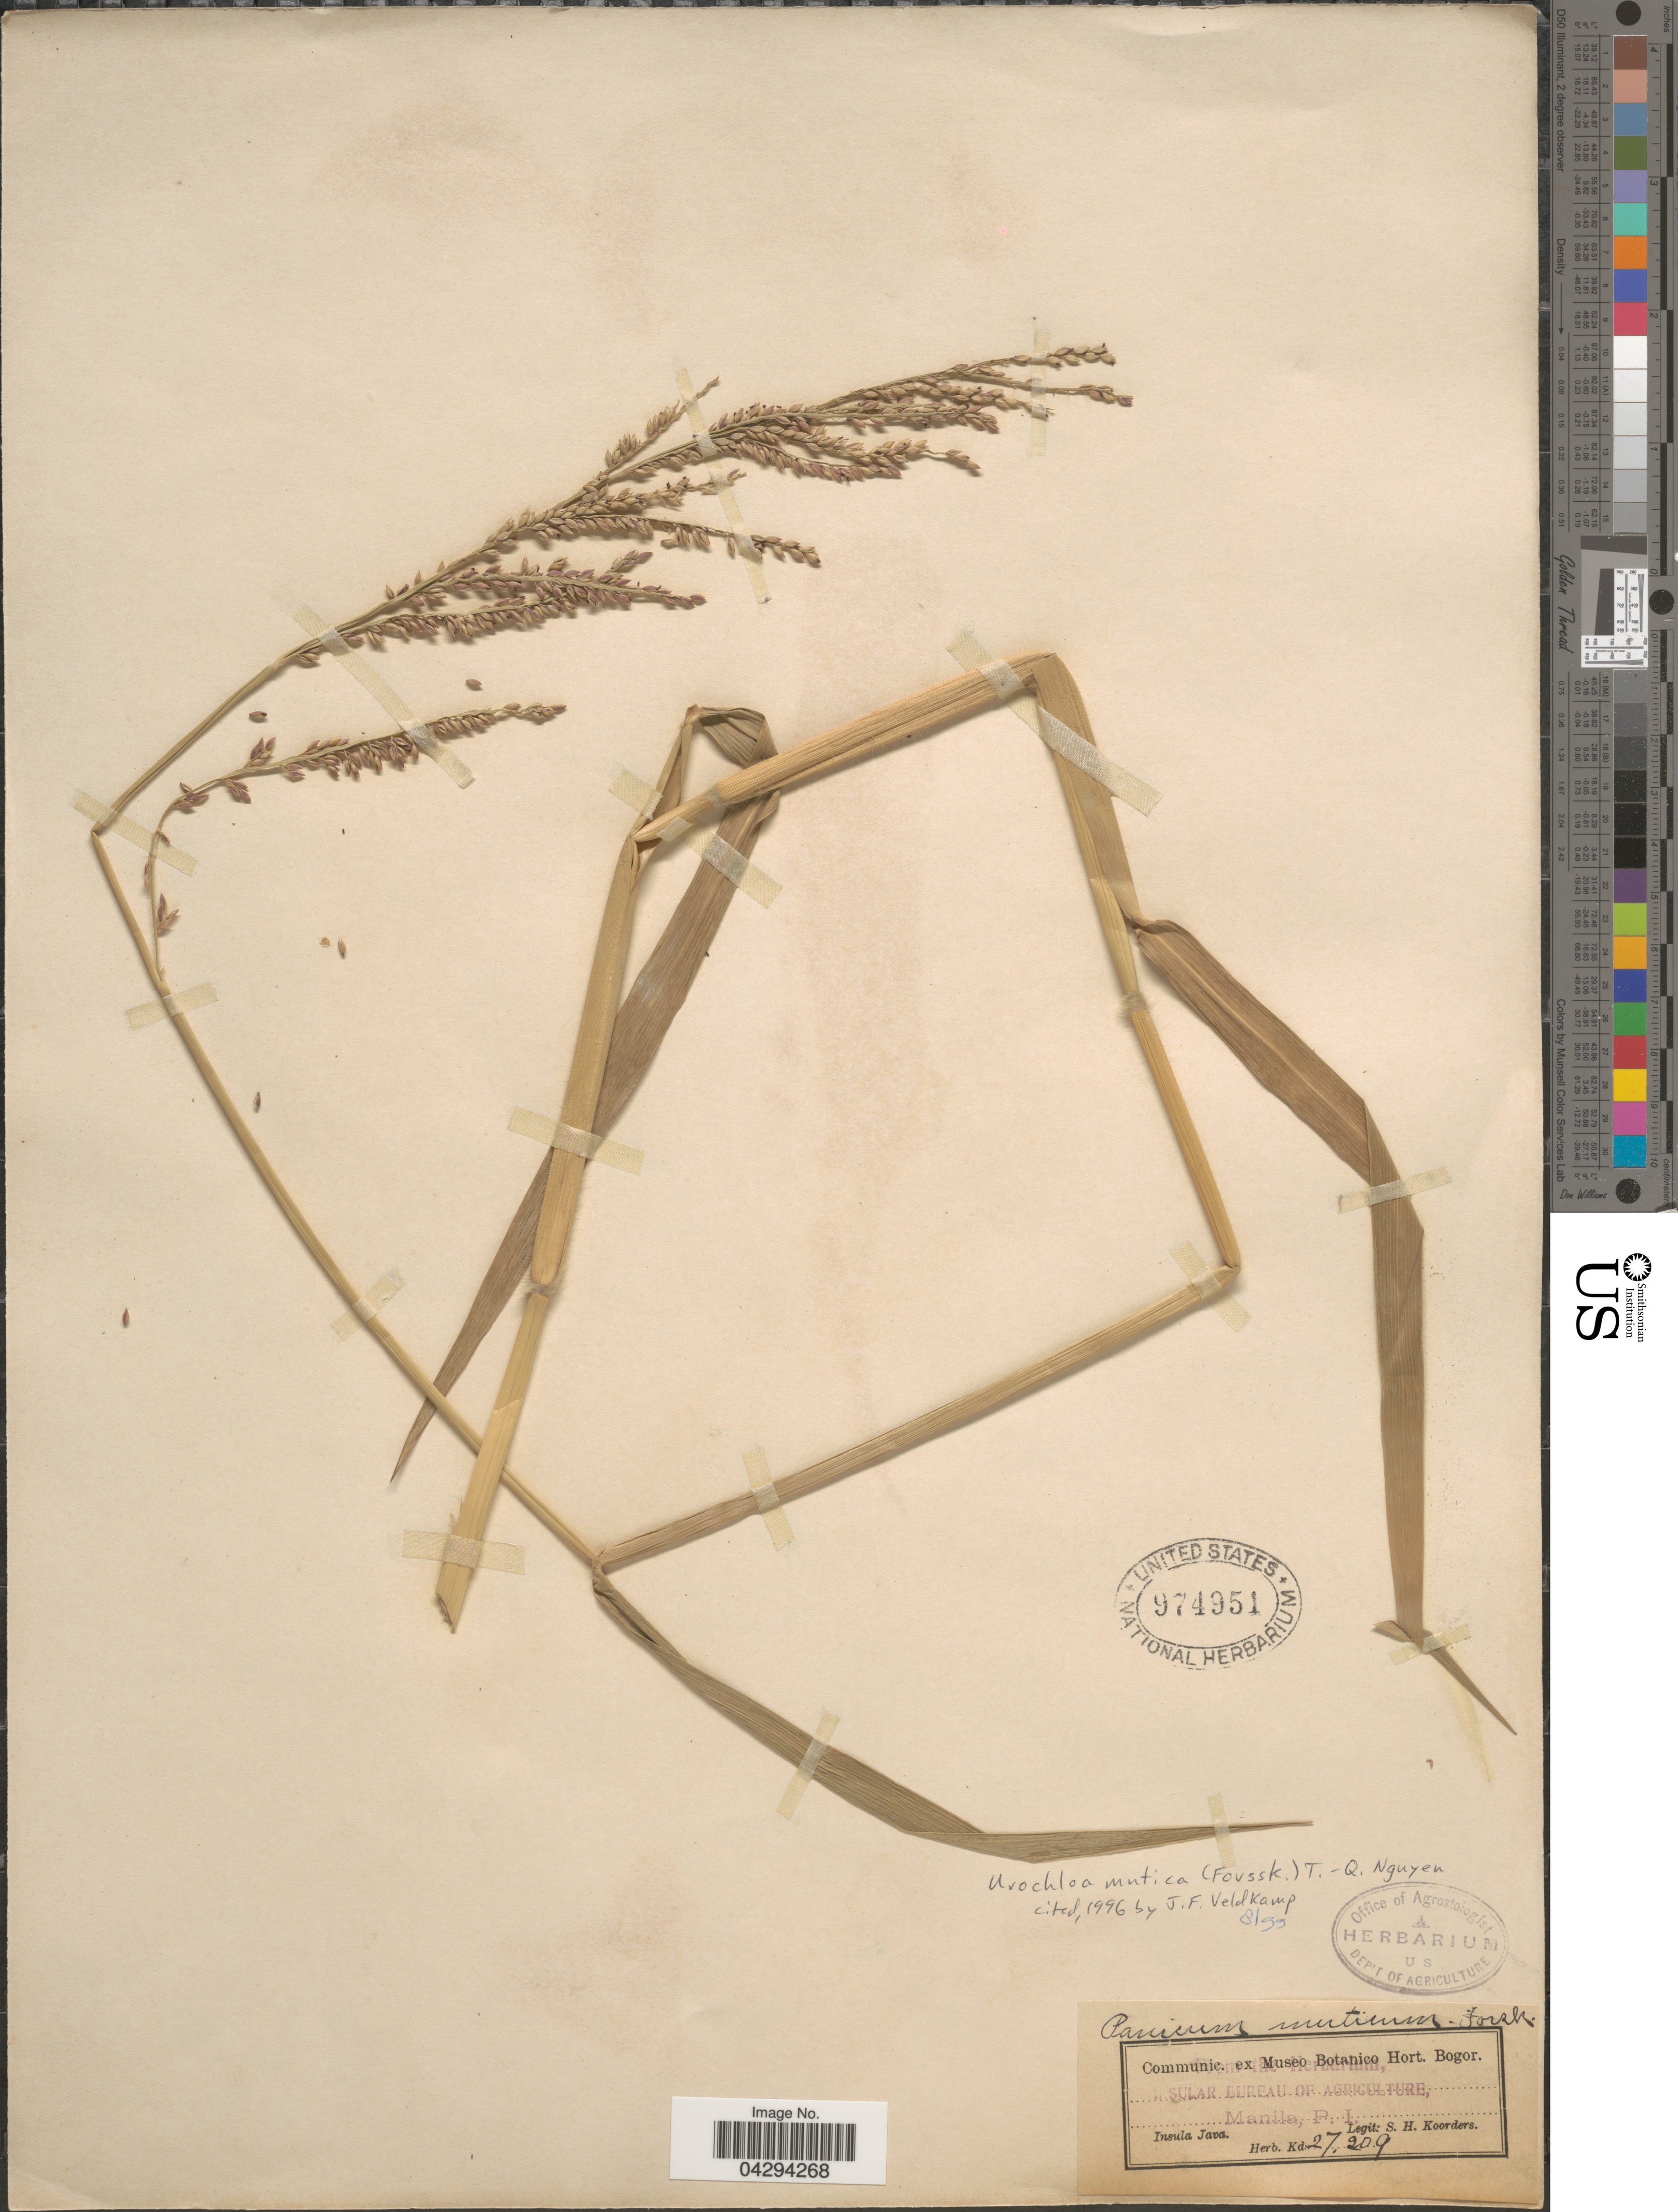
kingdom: Plantae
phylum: Tracheophyta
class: Liliopsida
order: Poales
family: Poaceae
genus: Urochloa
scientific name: Urochloa mutica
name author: (Forssk.) T.Q. Nguyen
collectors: S. H. Koorders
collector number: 27209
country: Indonesia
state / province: Java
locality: Insula Java.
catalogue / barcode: US 974951